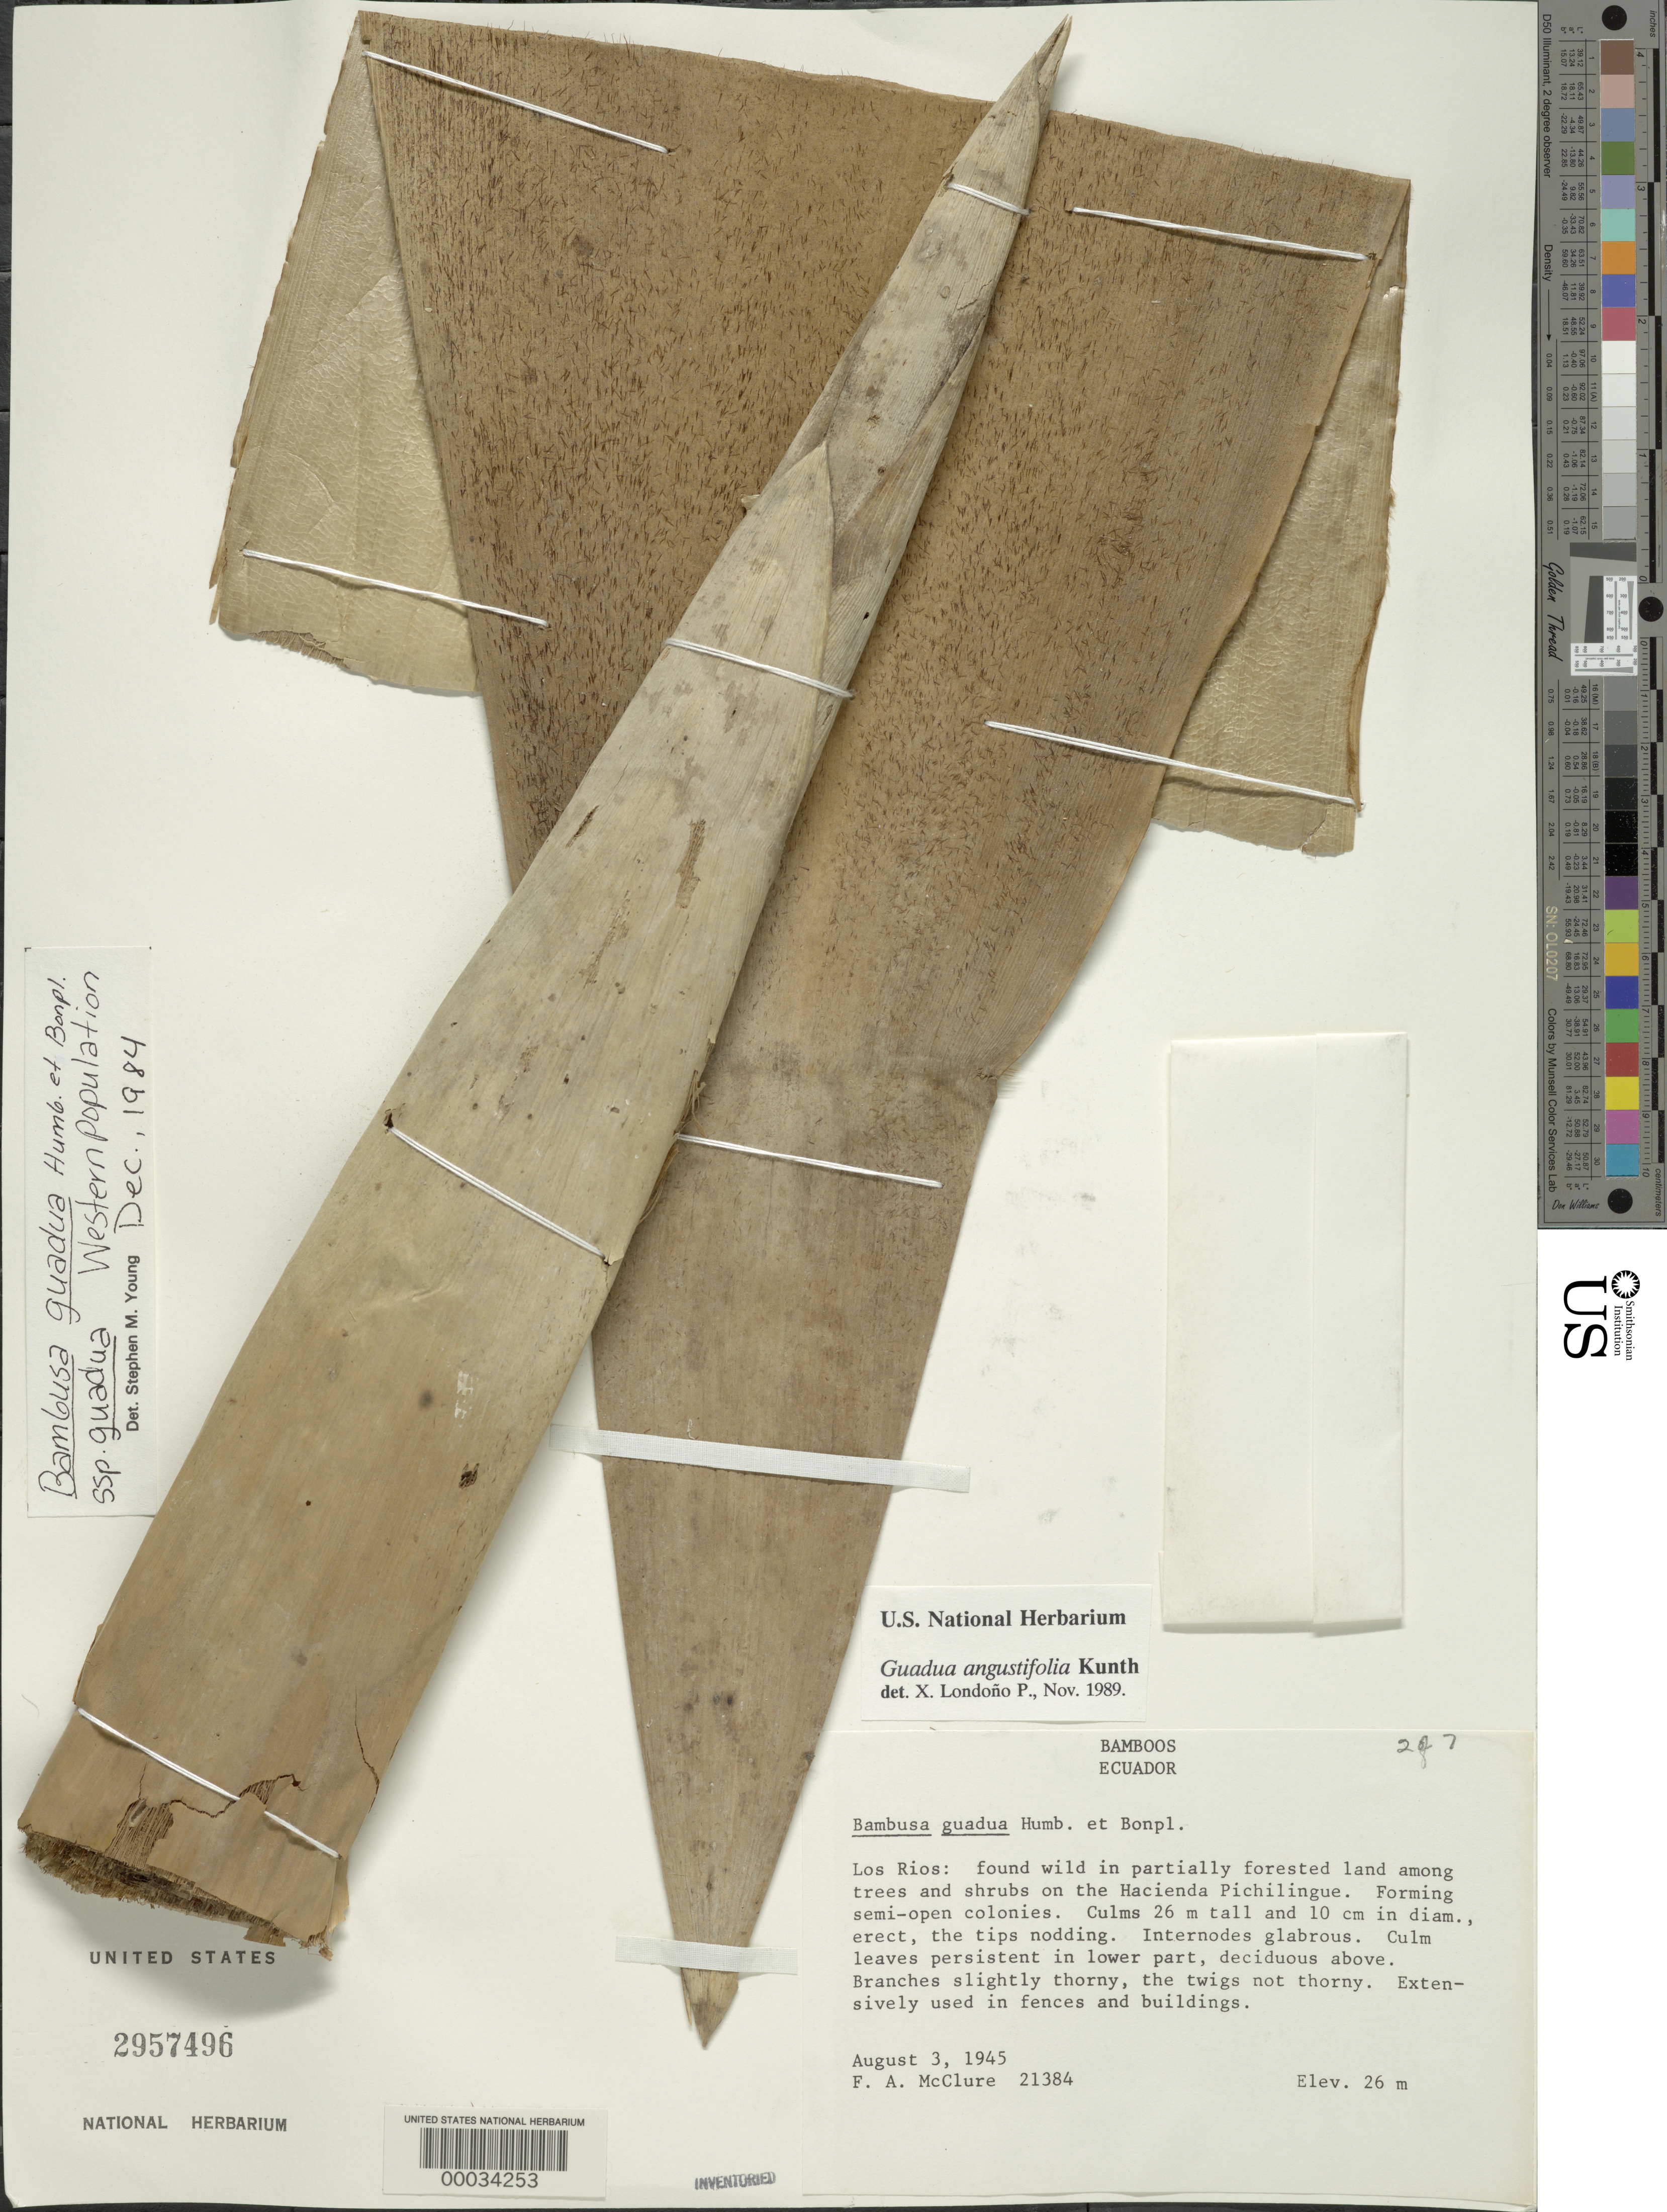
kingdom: Plantae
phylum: Tracheophyta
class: Liliopsida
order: Poales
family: Poaceae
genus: Guadua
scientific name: Guadua angustifolia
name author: Kunth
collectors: F. A. McClure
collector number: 21384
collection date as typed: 03 Aug 1945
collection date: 1945-08-03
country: Ecuador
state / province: Los Ríos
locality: Hacienda pichilingue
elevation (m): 26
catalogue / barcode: US 2957496